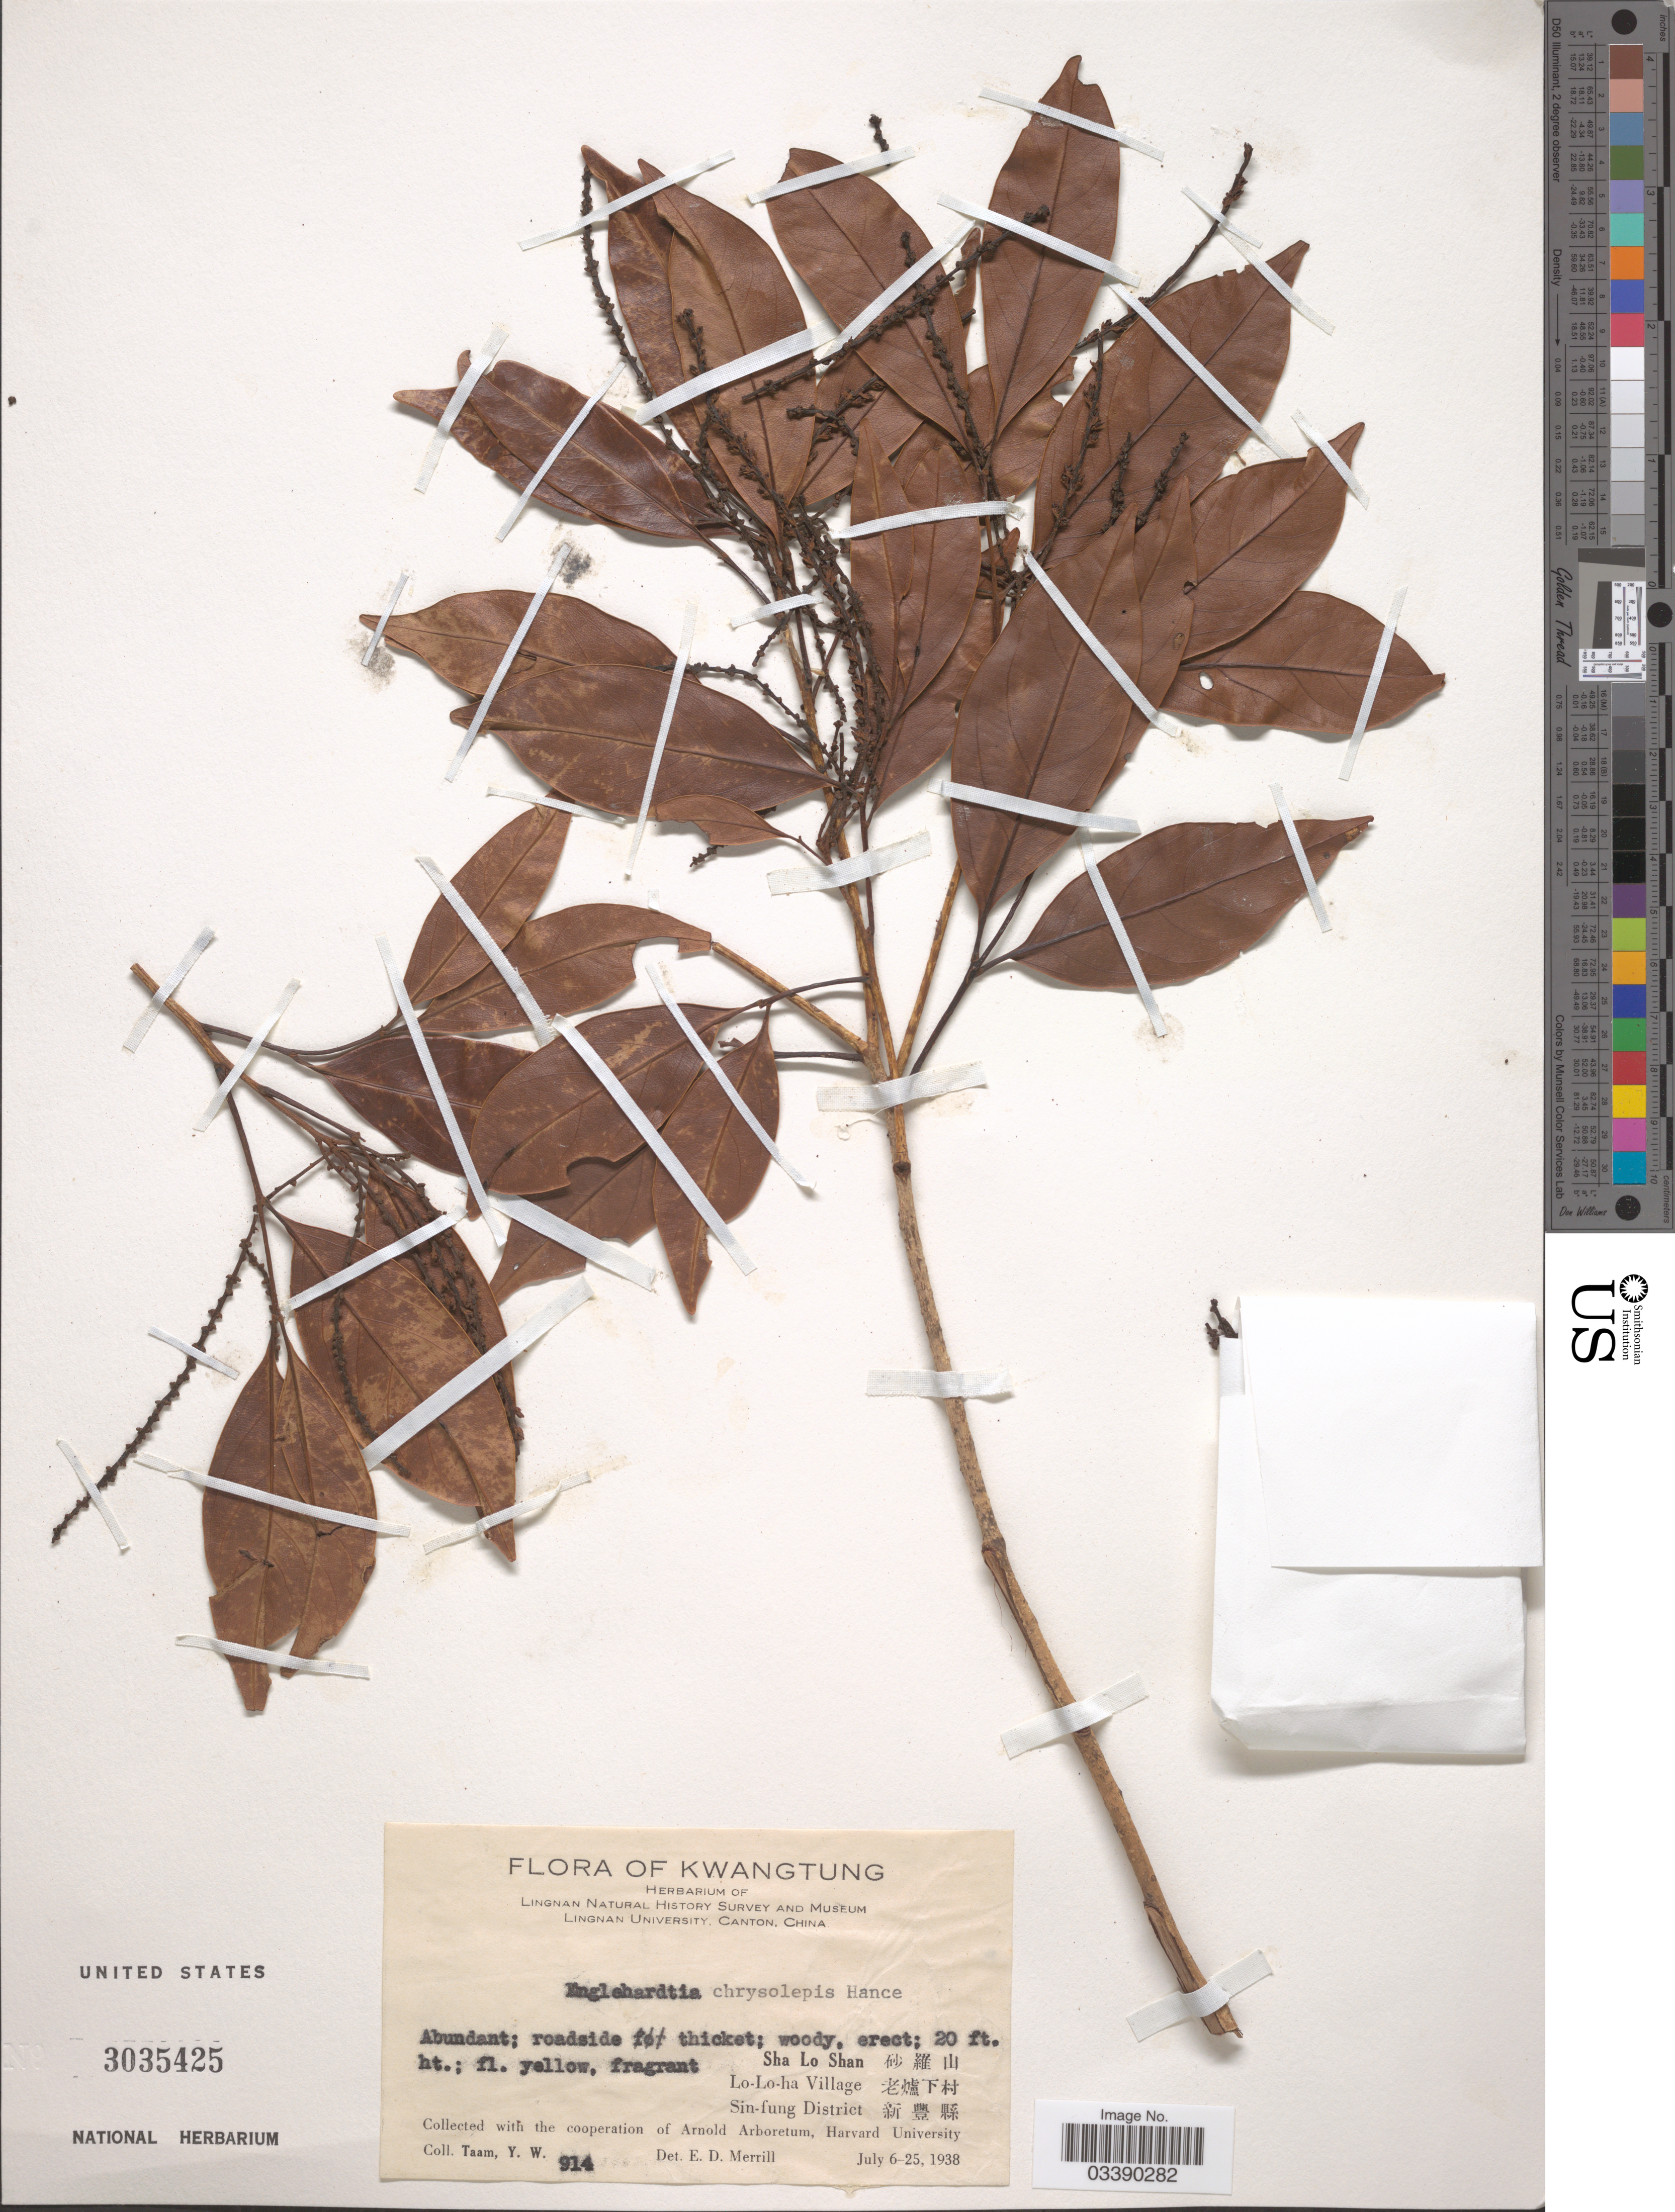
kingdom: Plantae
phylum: Tracheophyta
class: Magnoliopsida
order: Fagales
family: Juglandaceae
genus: Engelhardia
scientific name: Engelhardia roxburghiana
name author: Lindl.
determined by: Strong, Mark T., (BOT), Smithsonian Institution - National Museum of Natural History (UNITED STATES)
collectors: Y. W. Taam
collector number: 914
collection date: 1938-07-06/1938-07-25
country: China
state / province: Guangdong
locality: Kwatung.Sha Lo Shan Lo-Lo-ha Village Sin-fung District .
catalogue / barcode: US 3035425